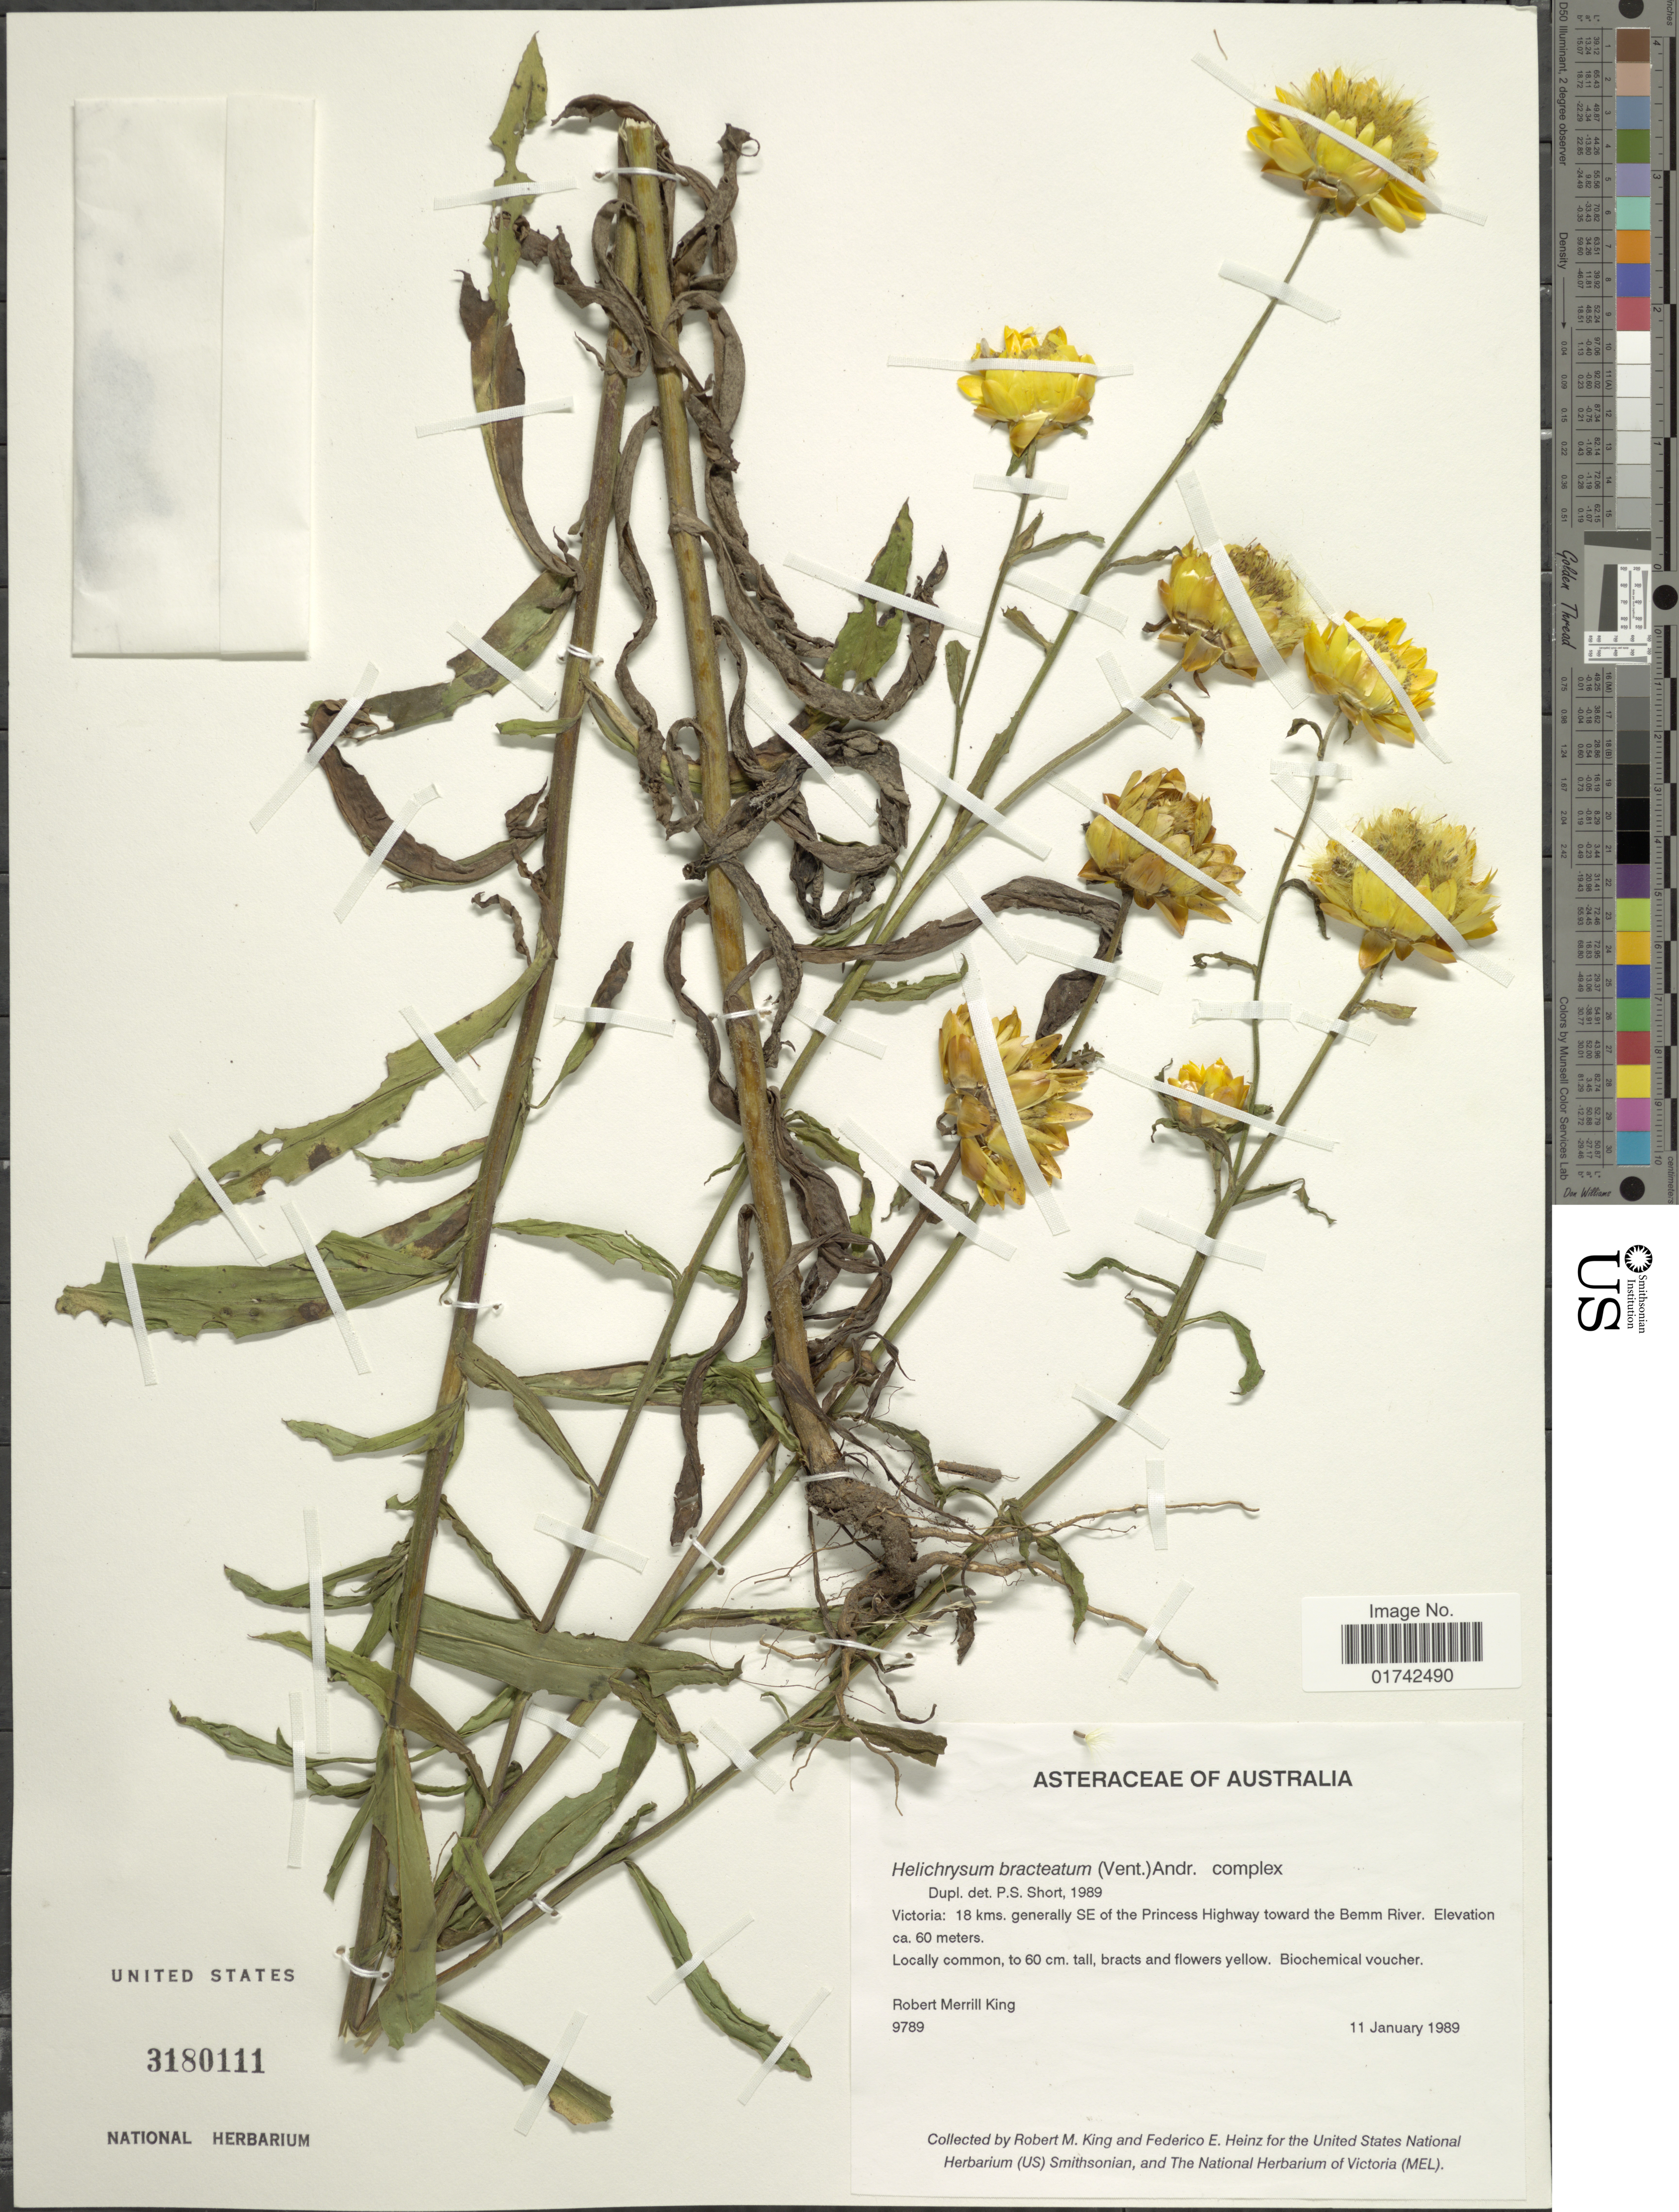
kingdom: Plantae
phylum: Tracheophyta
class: Magnoliopsida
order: Asterales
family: Asteraceae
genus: Helichrysum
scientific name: Helichrysum bracteatum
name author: (Vent.) Haw.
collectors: R. M. King & F. Heinz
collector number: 9789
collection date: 1989-01-11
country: Australia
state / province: Victoria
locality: Victoria: 18 kms generally SE of the Princess Highway toward the Bemm River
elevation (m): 60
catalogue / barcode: US 3180111